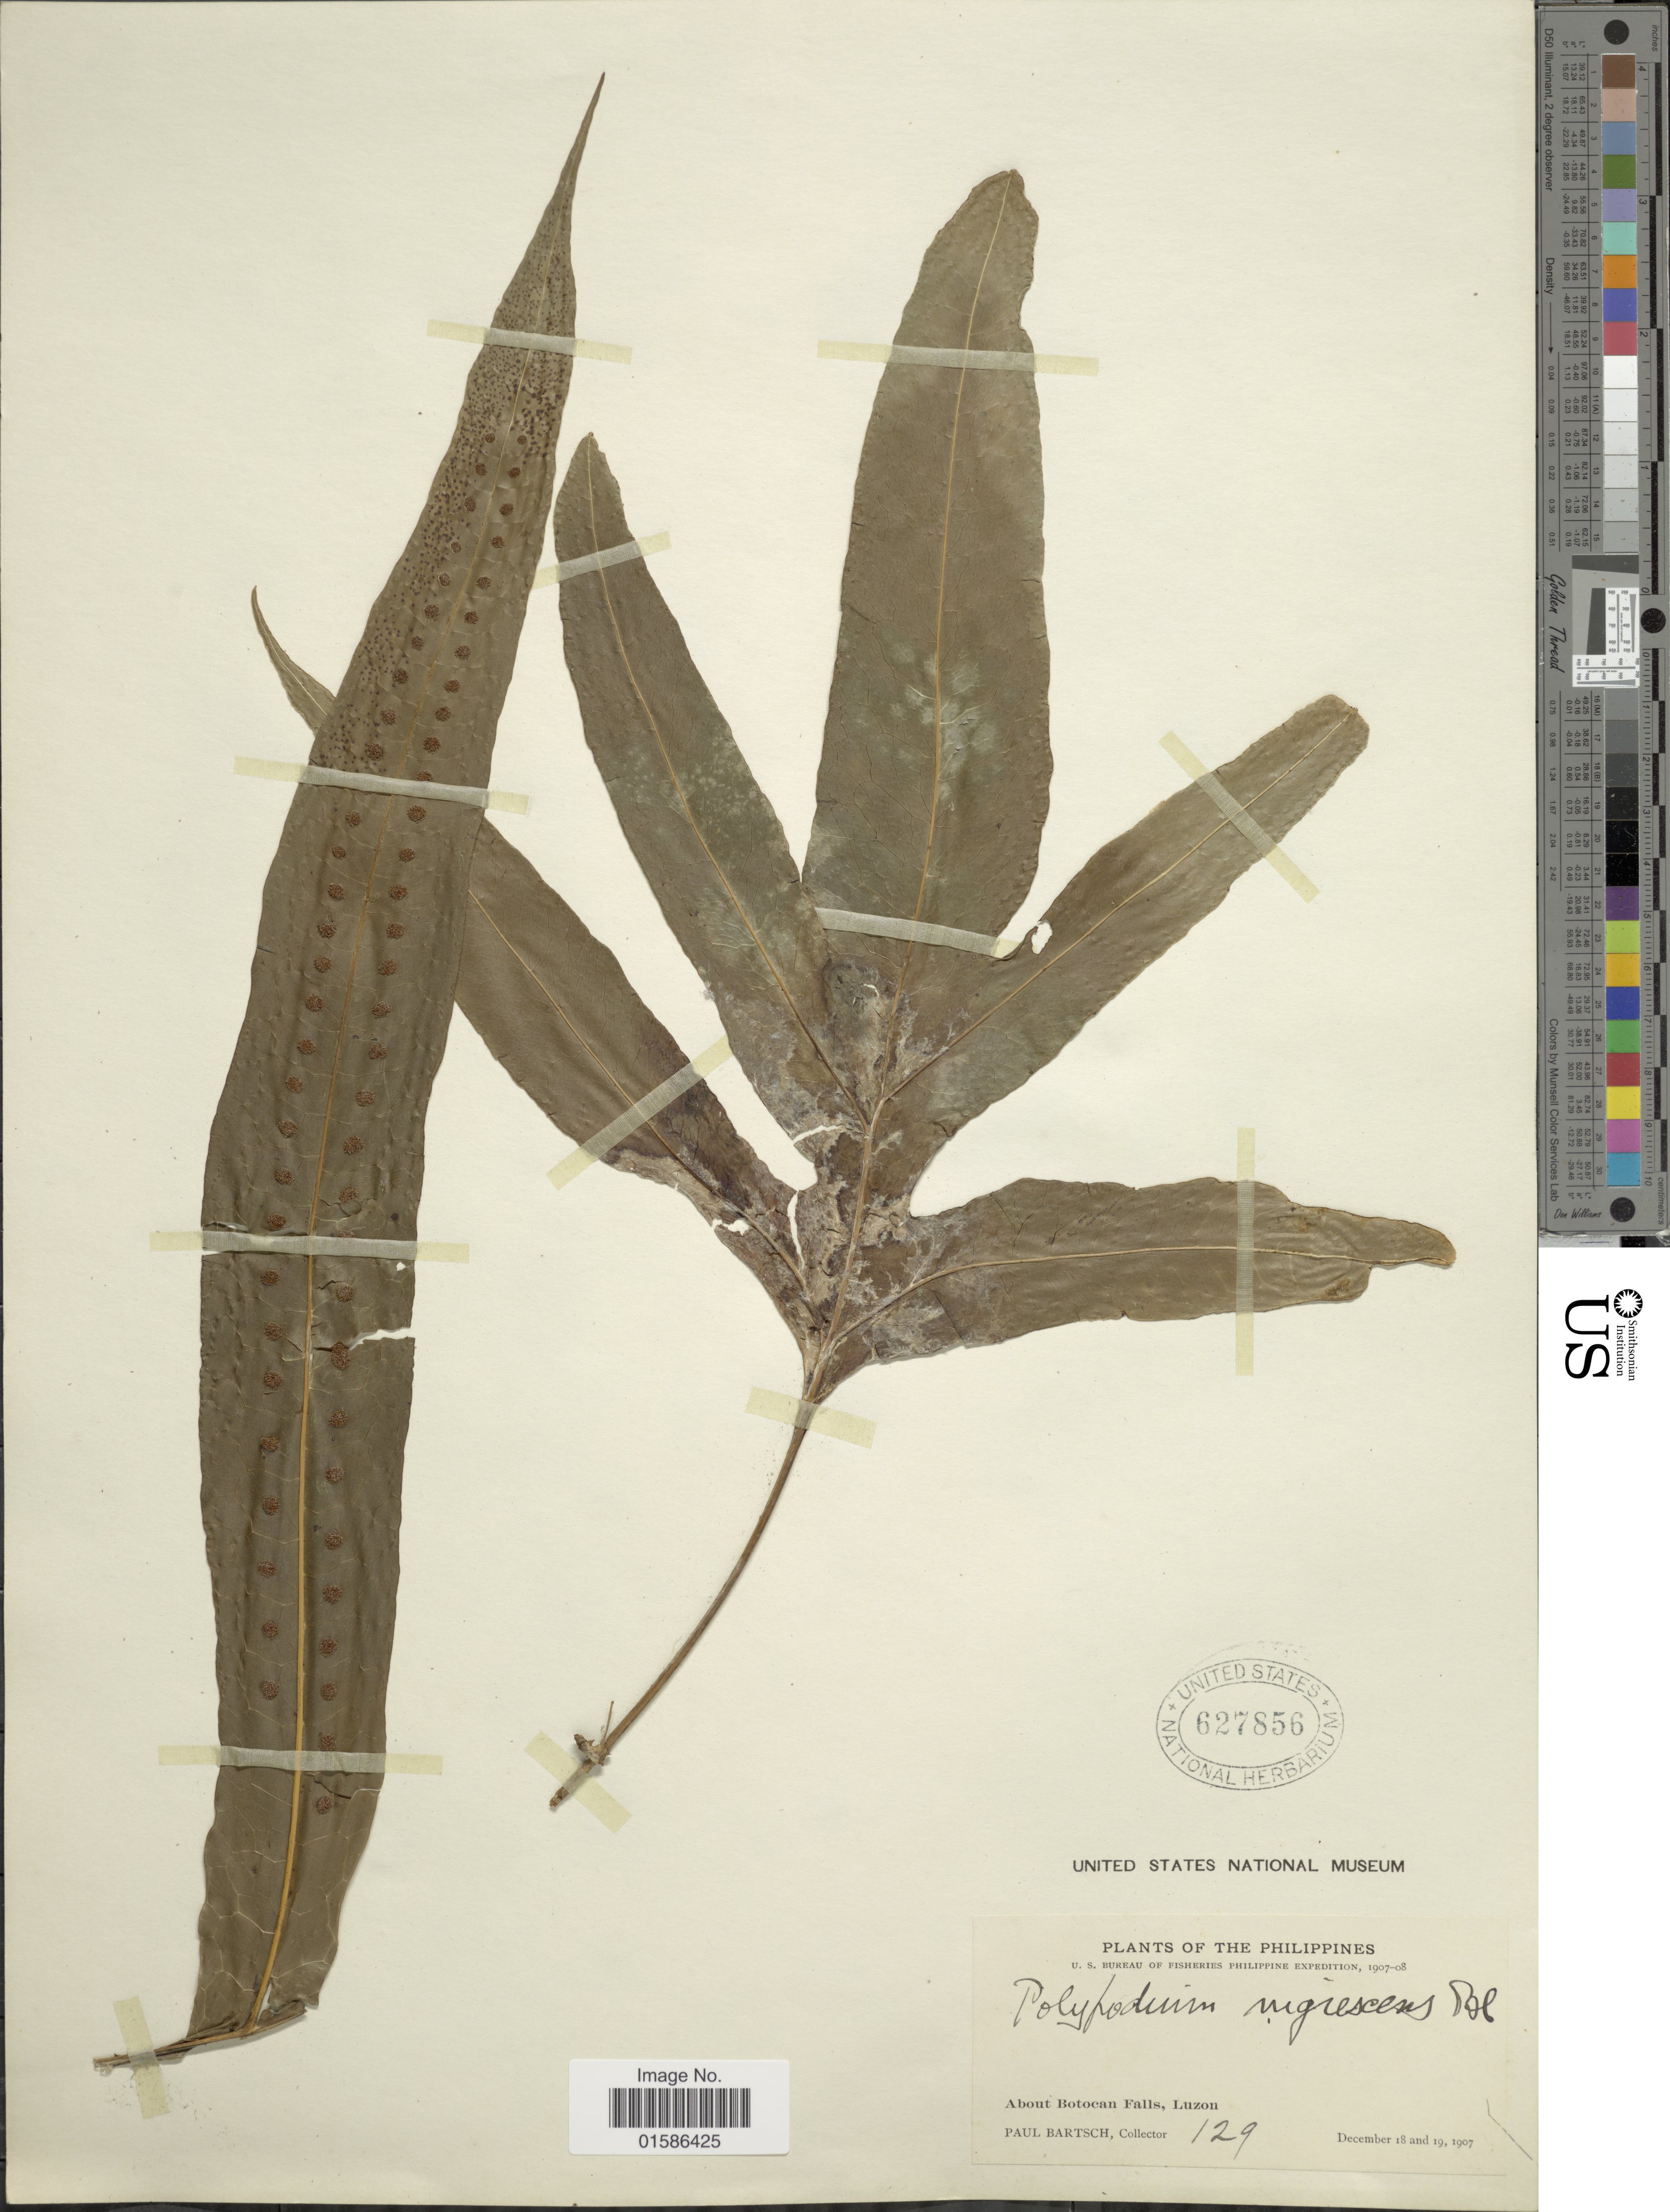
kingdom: Plantae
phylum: Tracheophyta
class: Polypodiopsida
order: Polypodiales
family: Polypodiaceae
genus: Microsorum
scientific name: Microsorum membranifolium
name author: (R. Br.) Ching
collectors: P. Bartsch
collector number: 129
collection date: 1907-12-18/1907-12-19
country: Philippines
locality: About Botocan Falls, Luzon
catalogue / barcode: US 627856